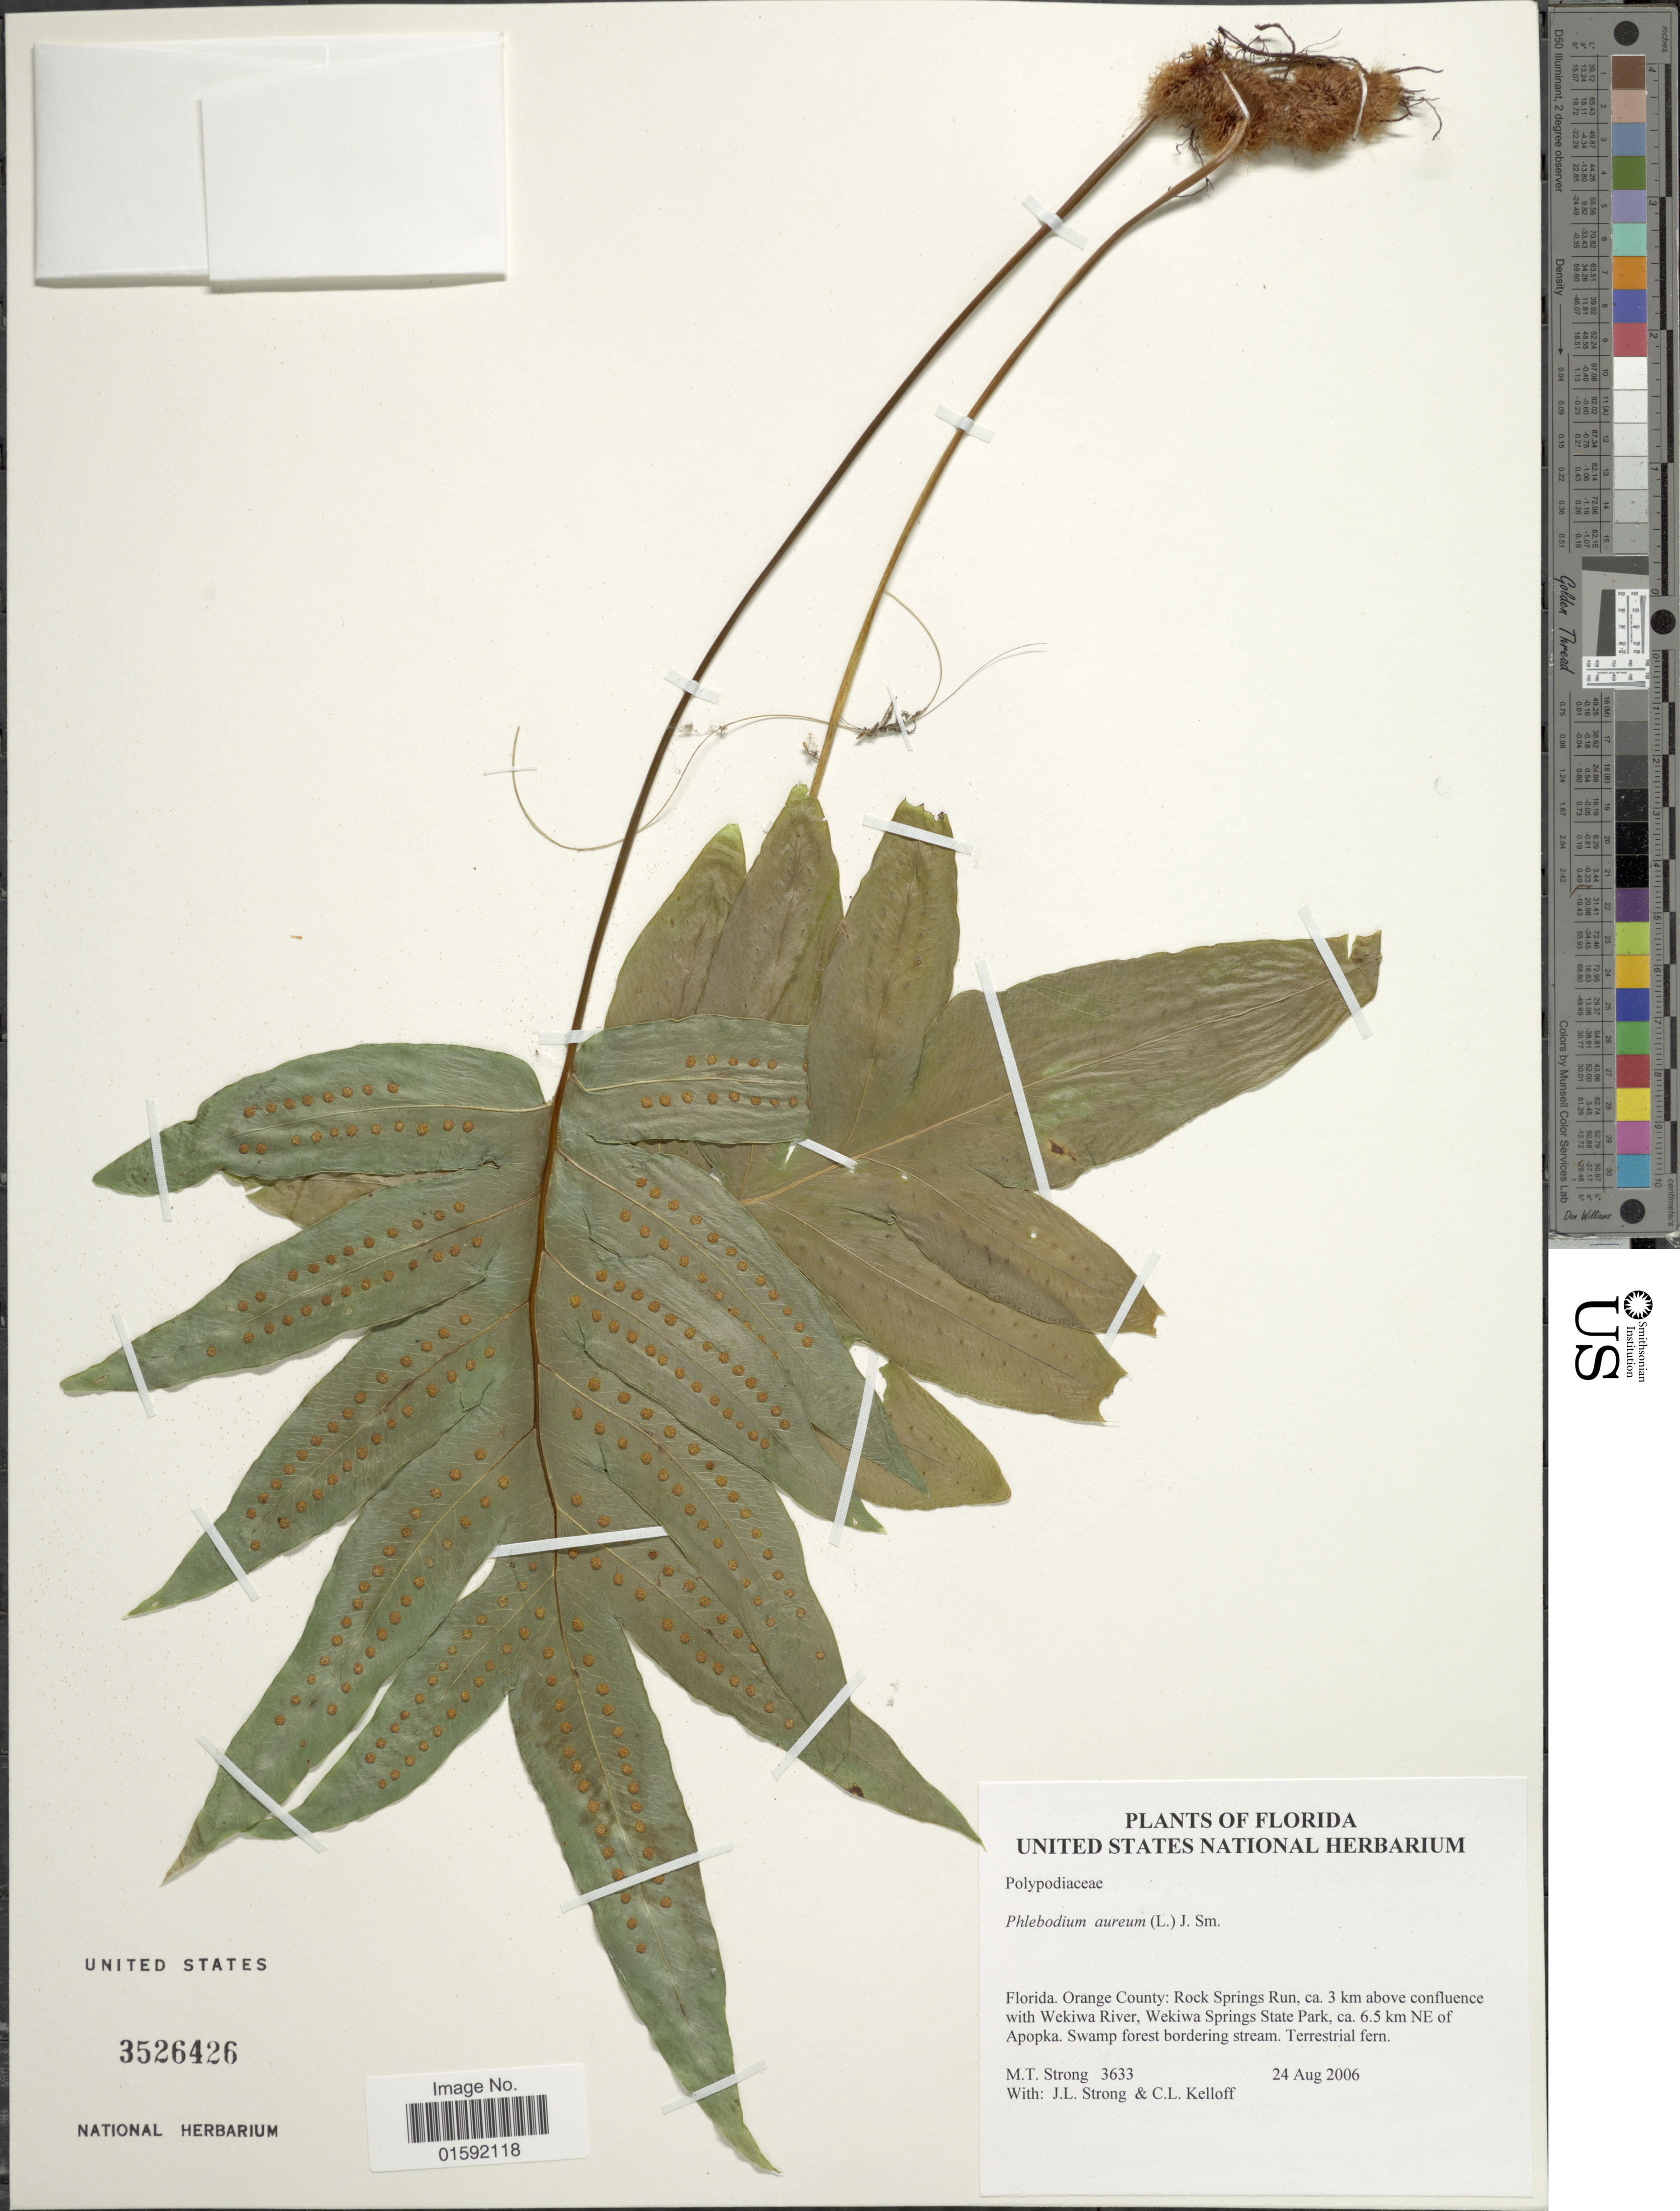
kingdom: Plantae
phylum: Tracheophyta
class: Polypodiopsida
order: Polypodiales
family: Polypodiaceae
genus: Phlebodium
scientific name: Phlebodium aureum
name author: (L.) J. Sm.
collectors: M. T. Strong, J. L. Strong & C. L. Kelloff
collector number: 3633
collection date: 2006-08-24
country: United States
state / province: Florida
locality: Orange County: Rock Springs Run,ca. 3 km above confluence with Wekiwa River, Wekiwa Springs State Park, ca. 6.5 km NE of Apopka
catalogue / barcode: US 3526426